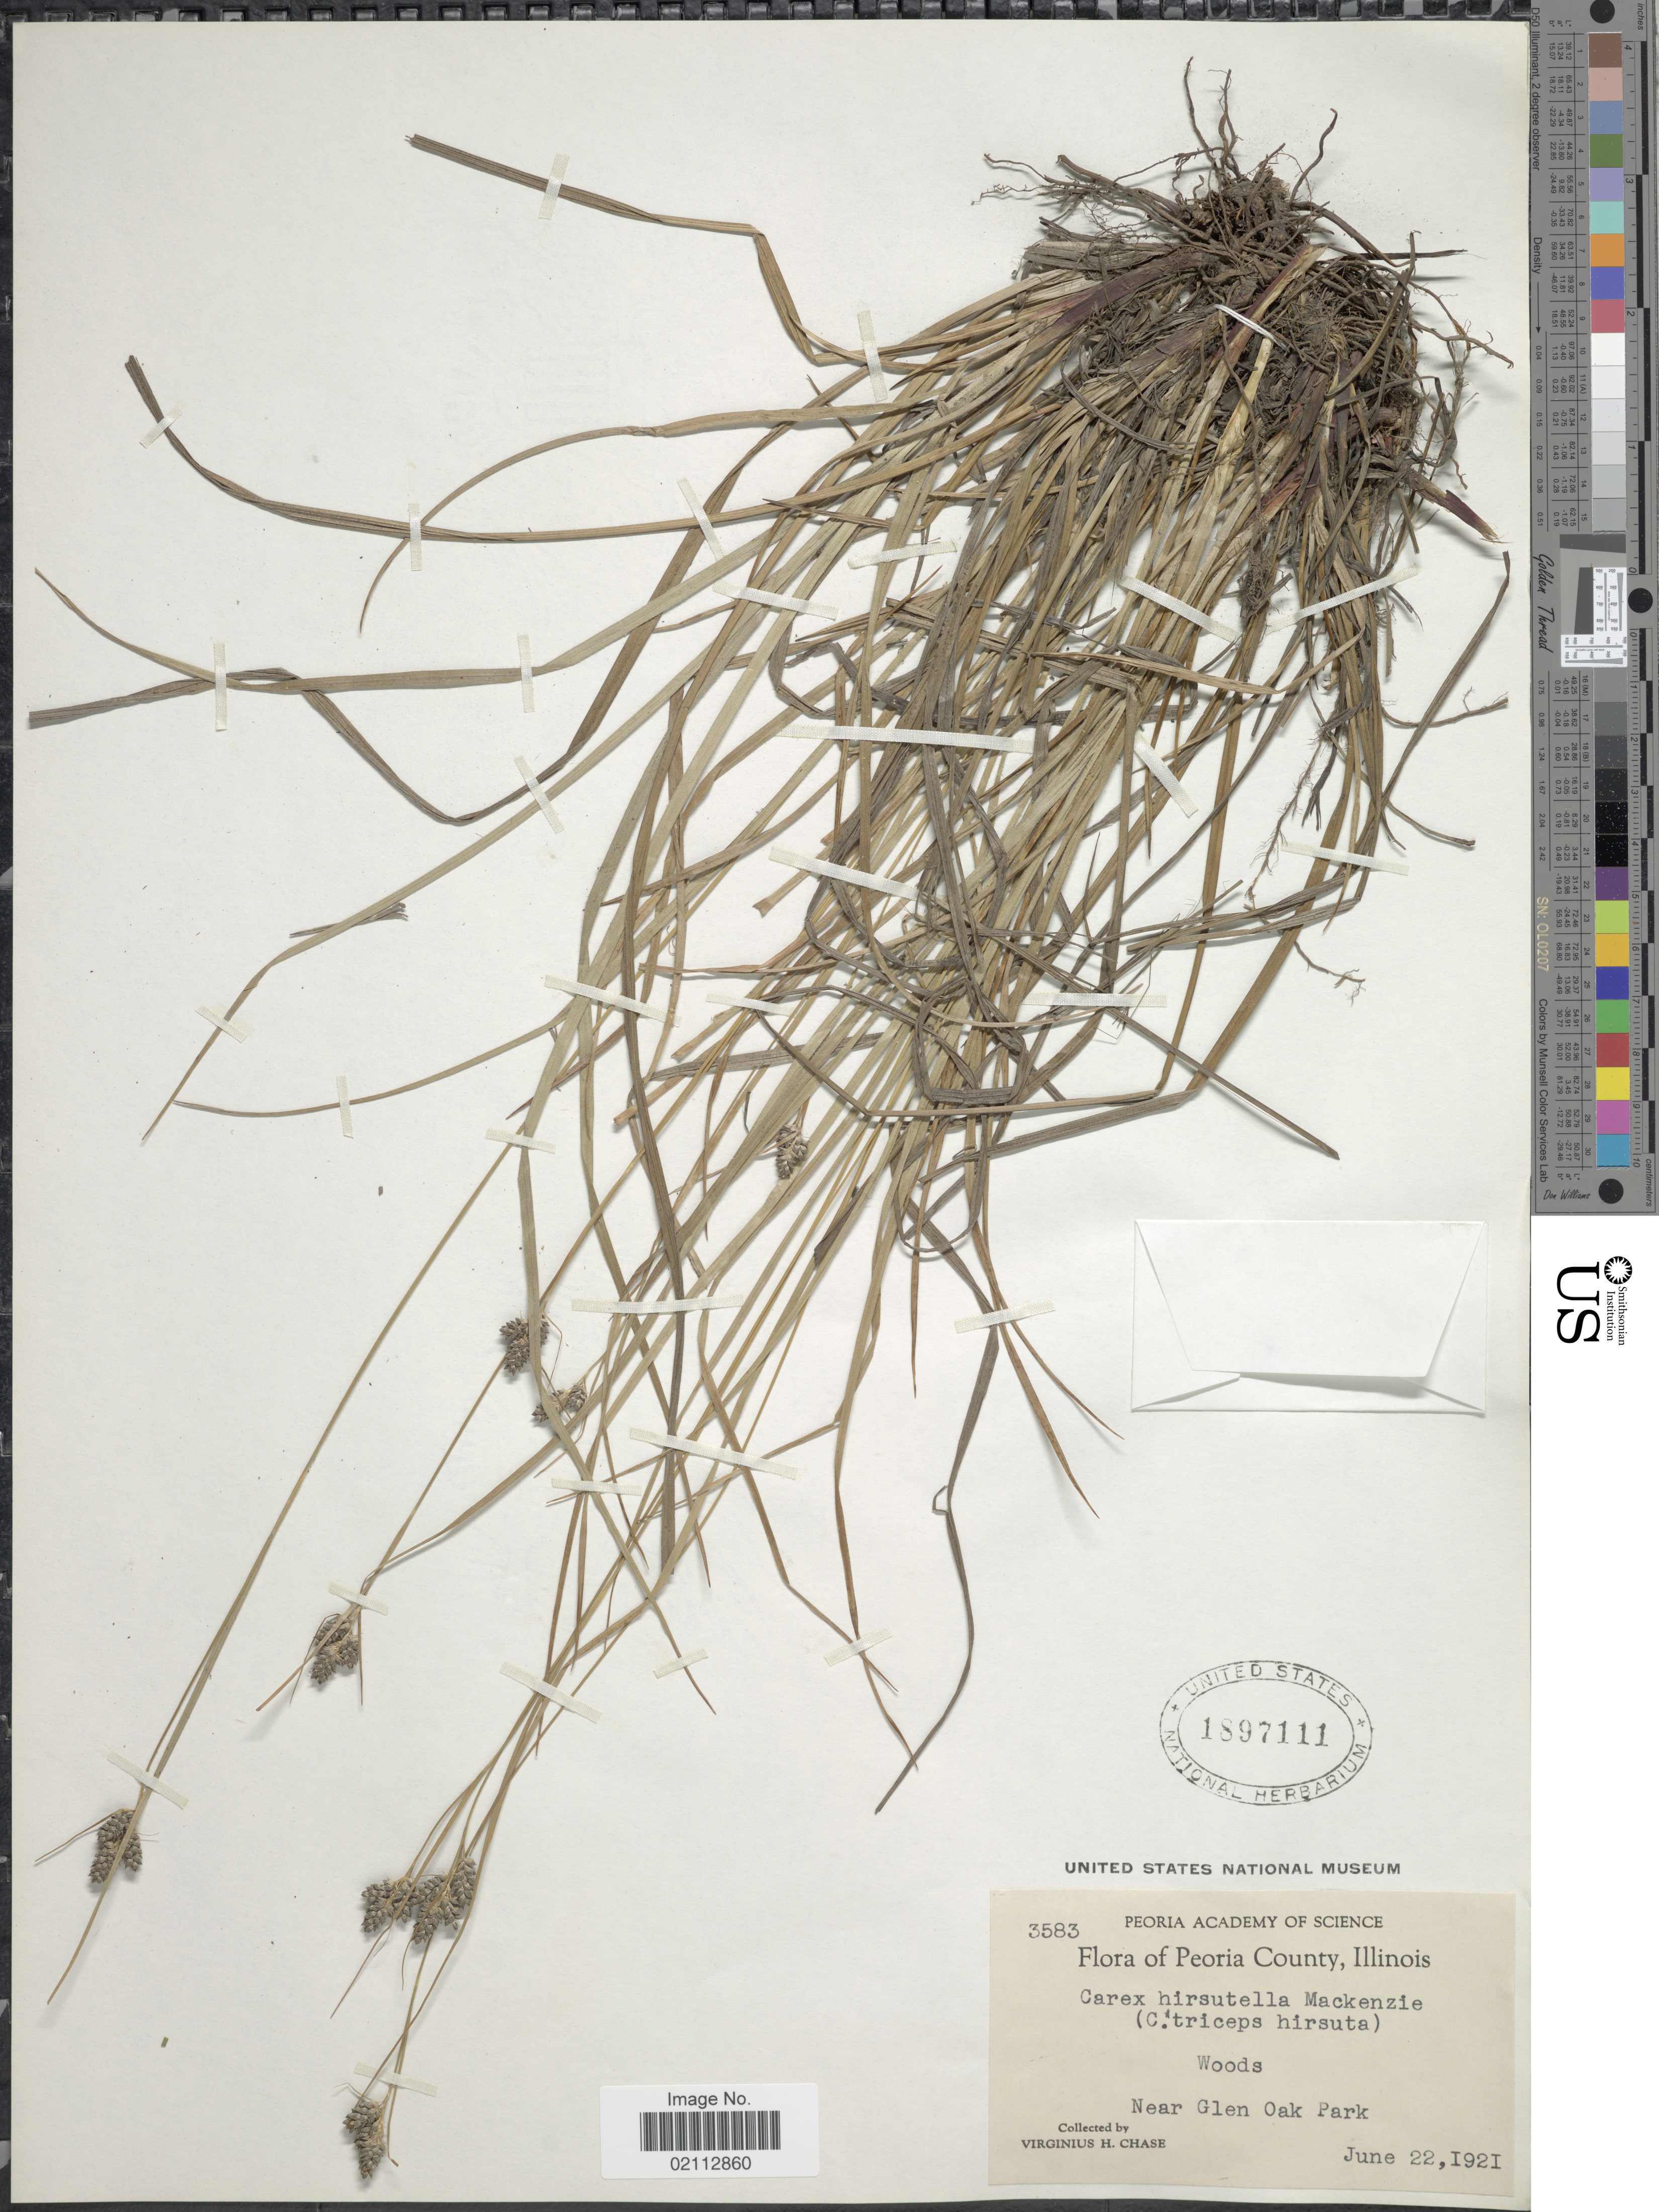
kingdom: Plantae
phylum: Tracheophyta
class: Liliopsida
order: Poales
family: Cyperaceae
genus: Carex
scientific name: Carex hirsutella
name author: Mack.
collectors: V. H. Chase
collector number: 3583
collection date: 1921-06-22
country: United States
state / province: Illinois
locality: Peoria County. Woods. Near Glen Oak Park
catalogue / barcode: US 1897111